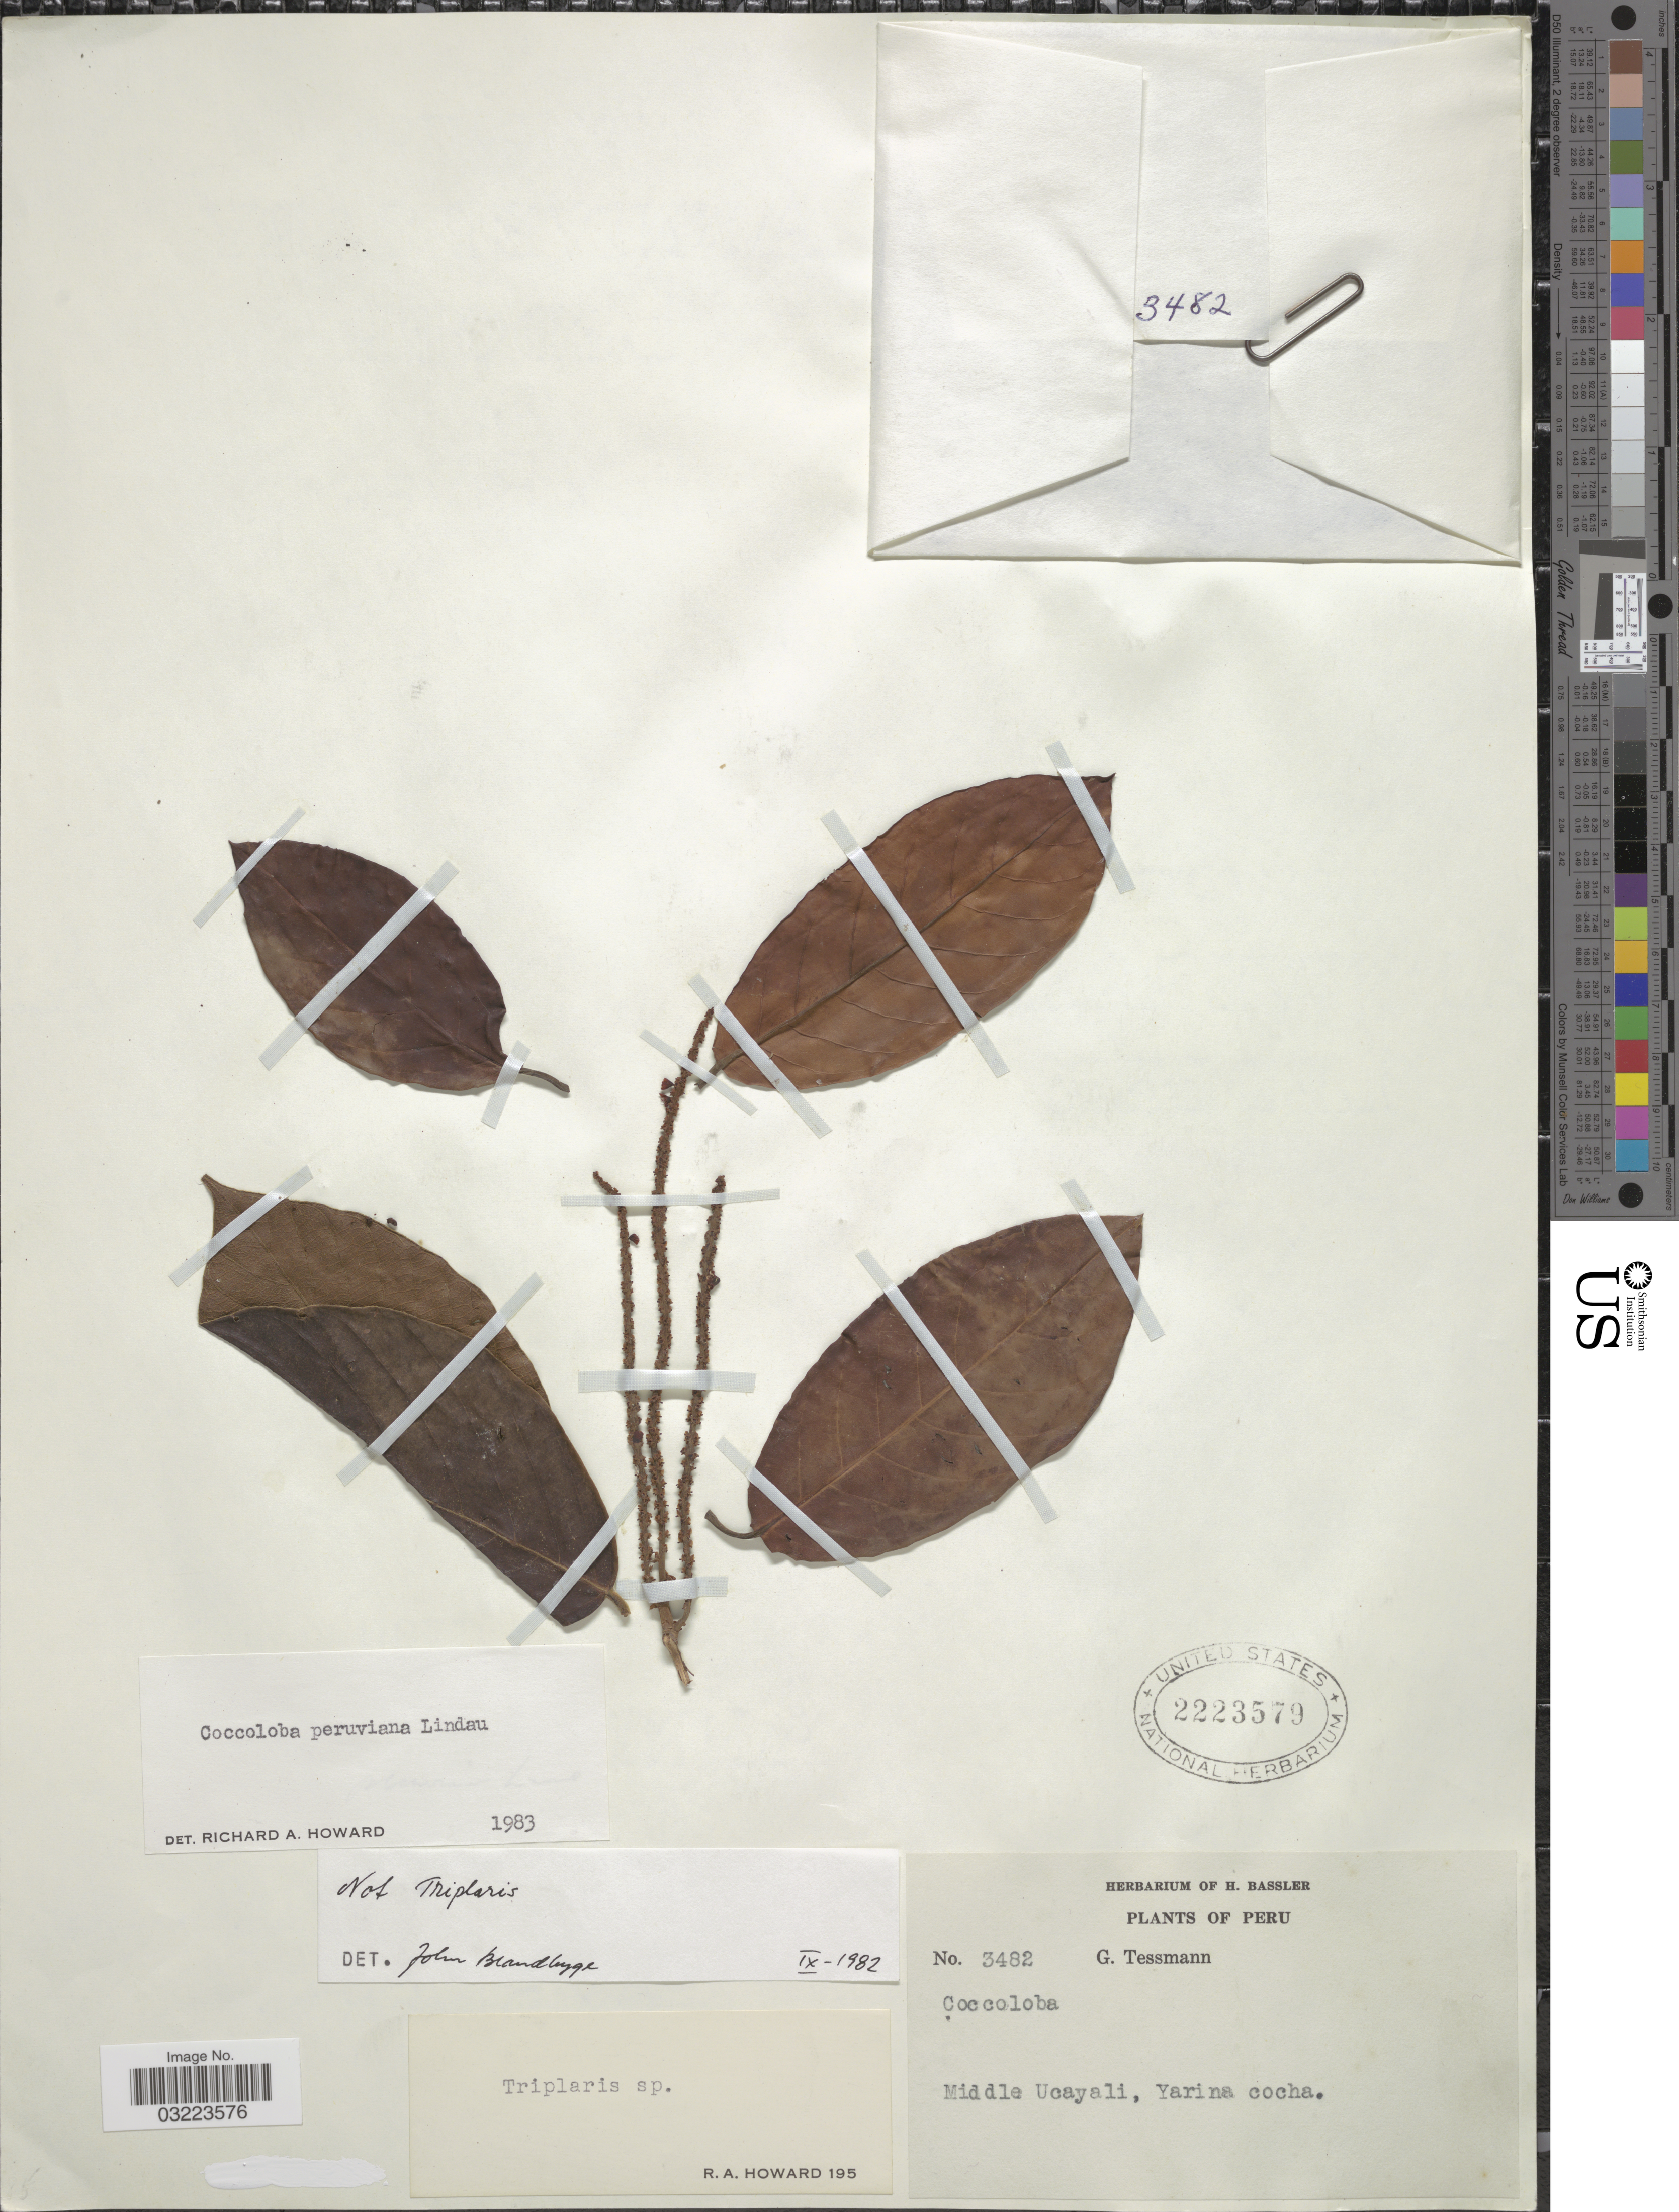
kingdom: Plantae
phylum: Tracheophyta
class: Magnoliopsida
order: Caryophyllales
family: Polygonaceae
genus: Coccoloba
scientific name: Coccoloba peruviana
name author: Lindau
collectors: G. Tessmann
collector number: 3482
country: Peru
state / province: Ucayali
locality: Middle Ucayali, Yarina cocha.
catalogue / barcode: US 2223579